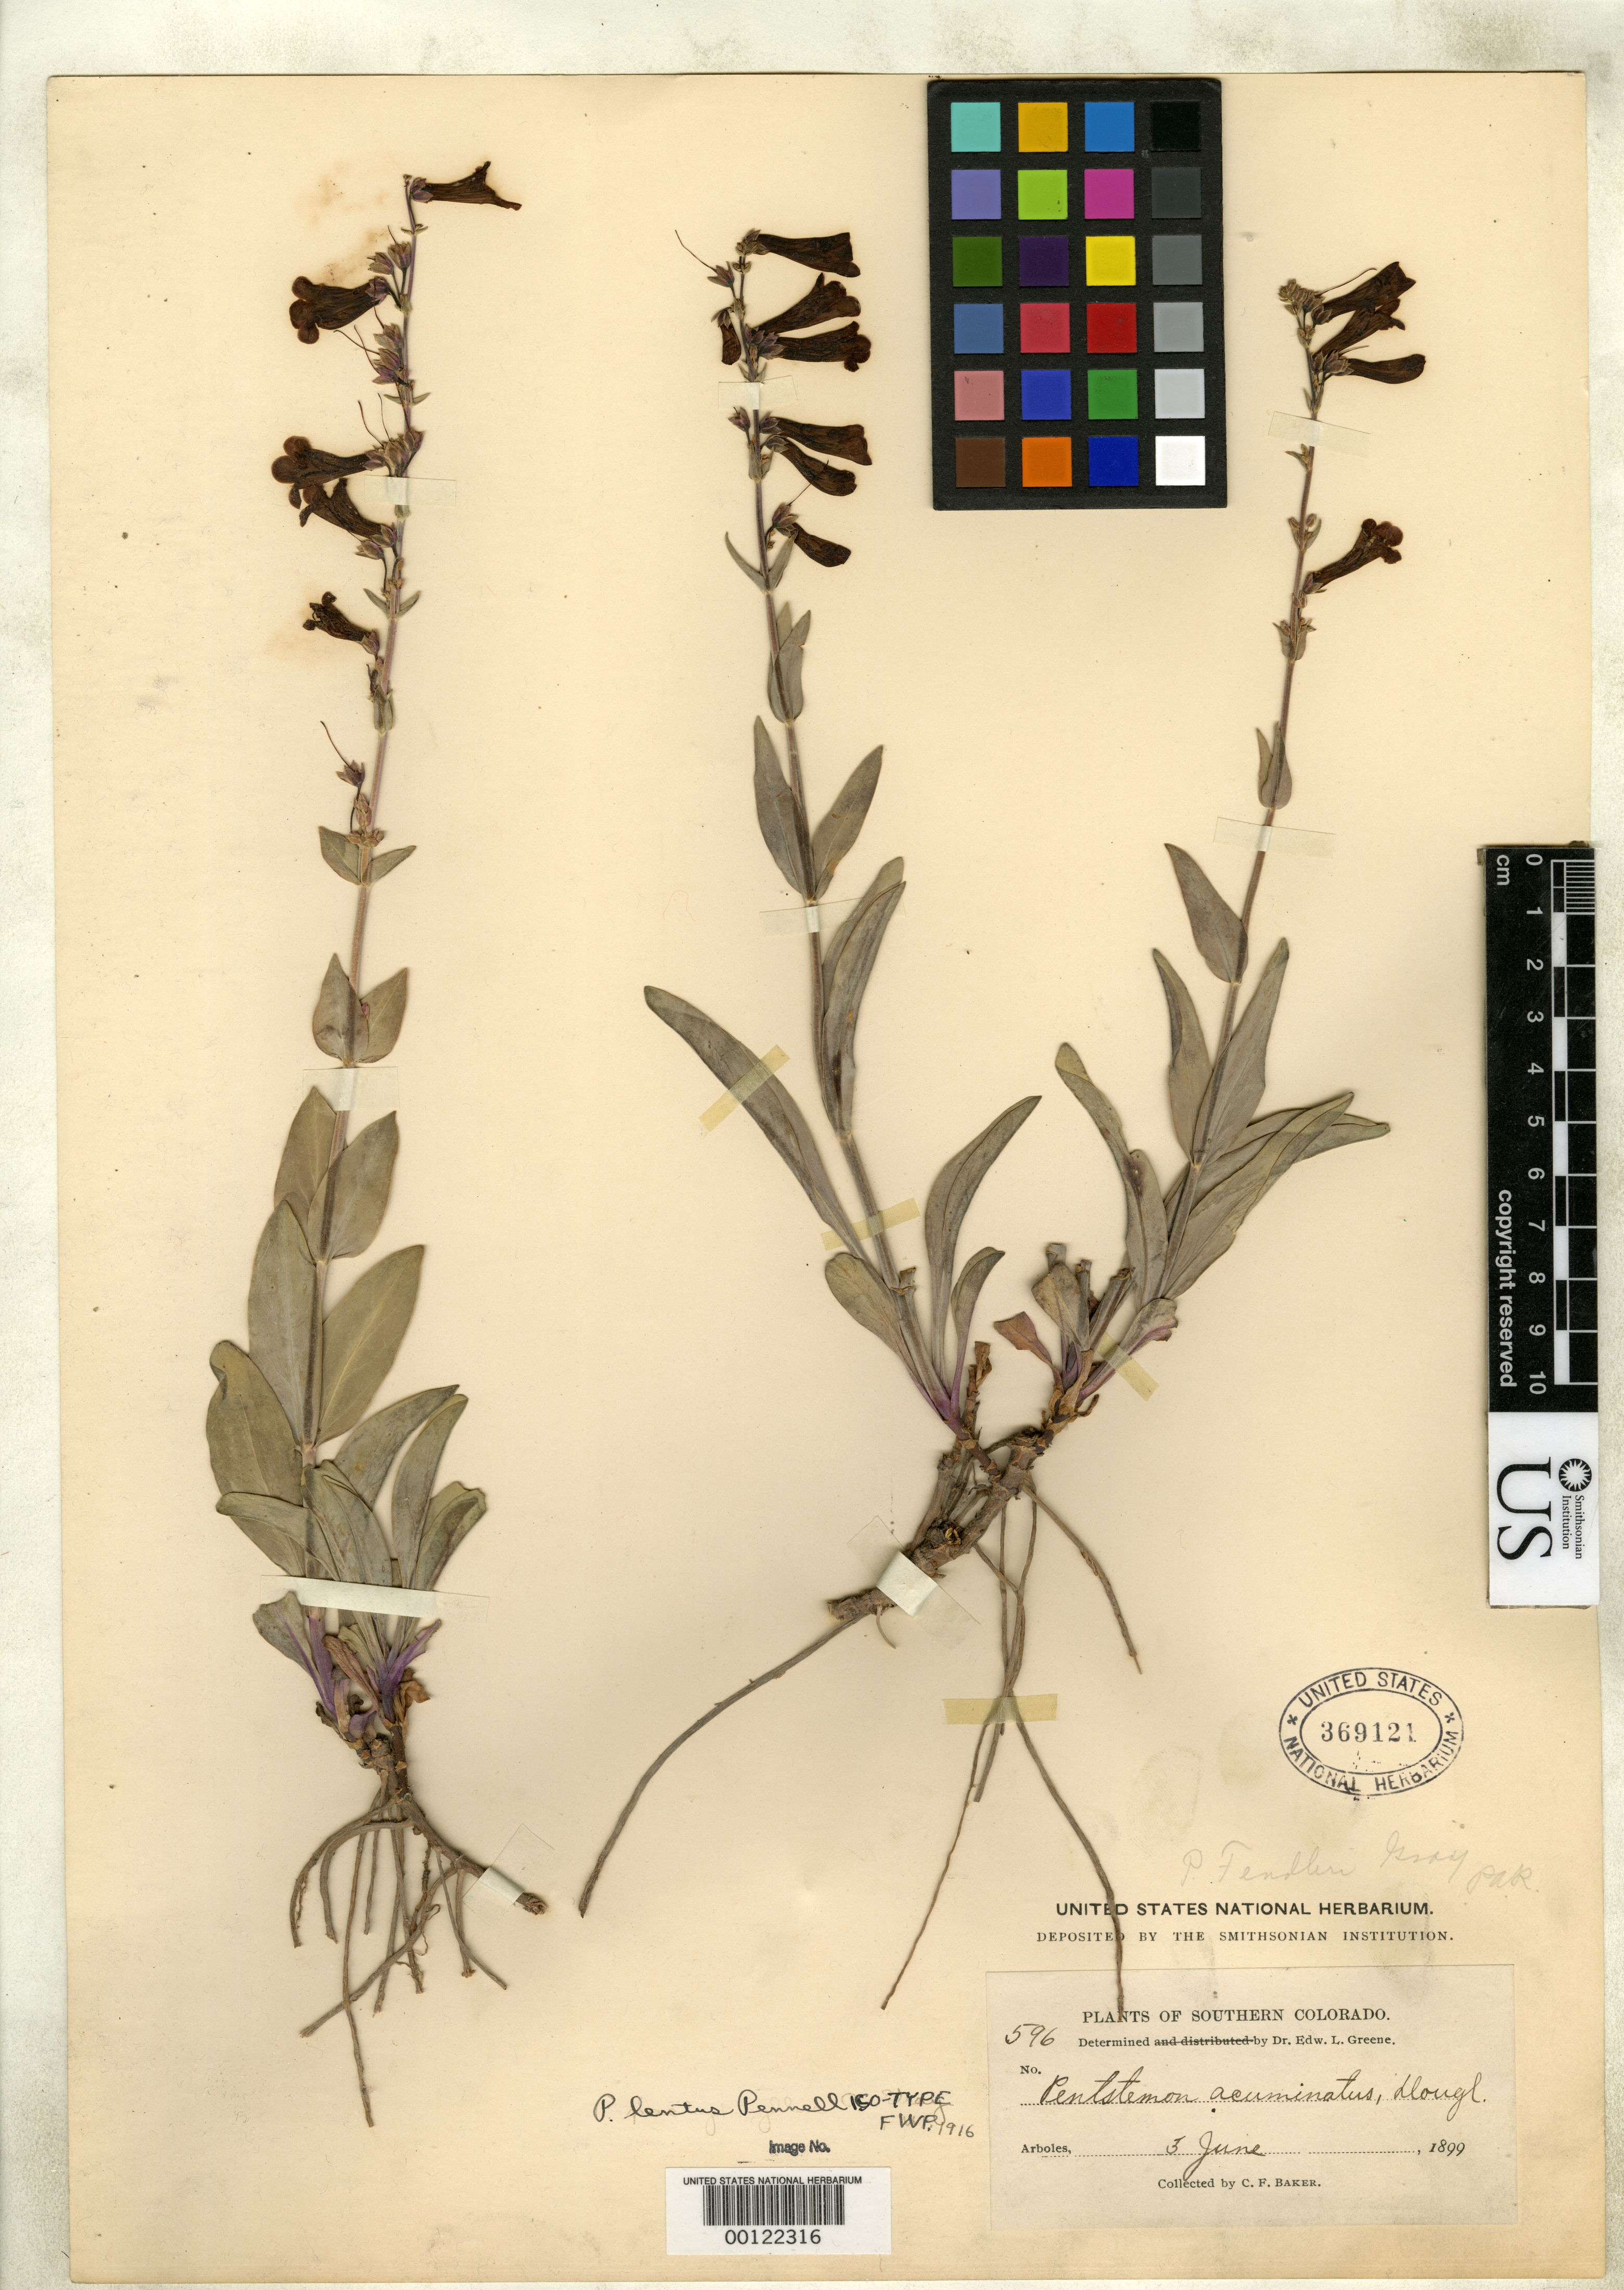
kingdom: Plantae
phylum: Tracheophyta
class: Magnoliopsida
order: Lamiales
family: Plantaginaceae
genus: Penstemon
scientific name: Penstemon lentus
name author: Pennell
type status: Isotype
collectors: C. F. Baker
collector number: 596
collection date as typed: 03 Jun 1899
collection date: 1899-06-03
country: United States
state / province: Colorado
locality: Arboles.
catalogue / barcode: US 369121